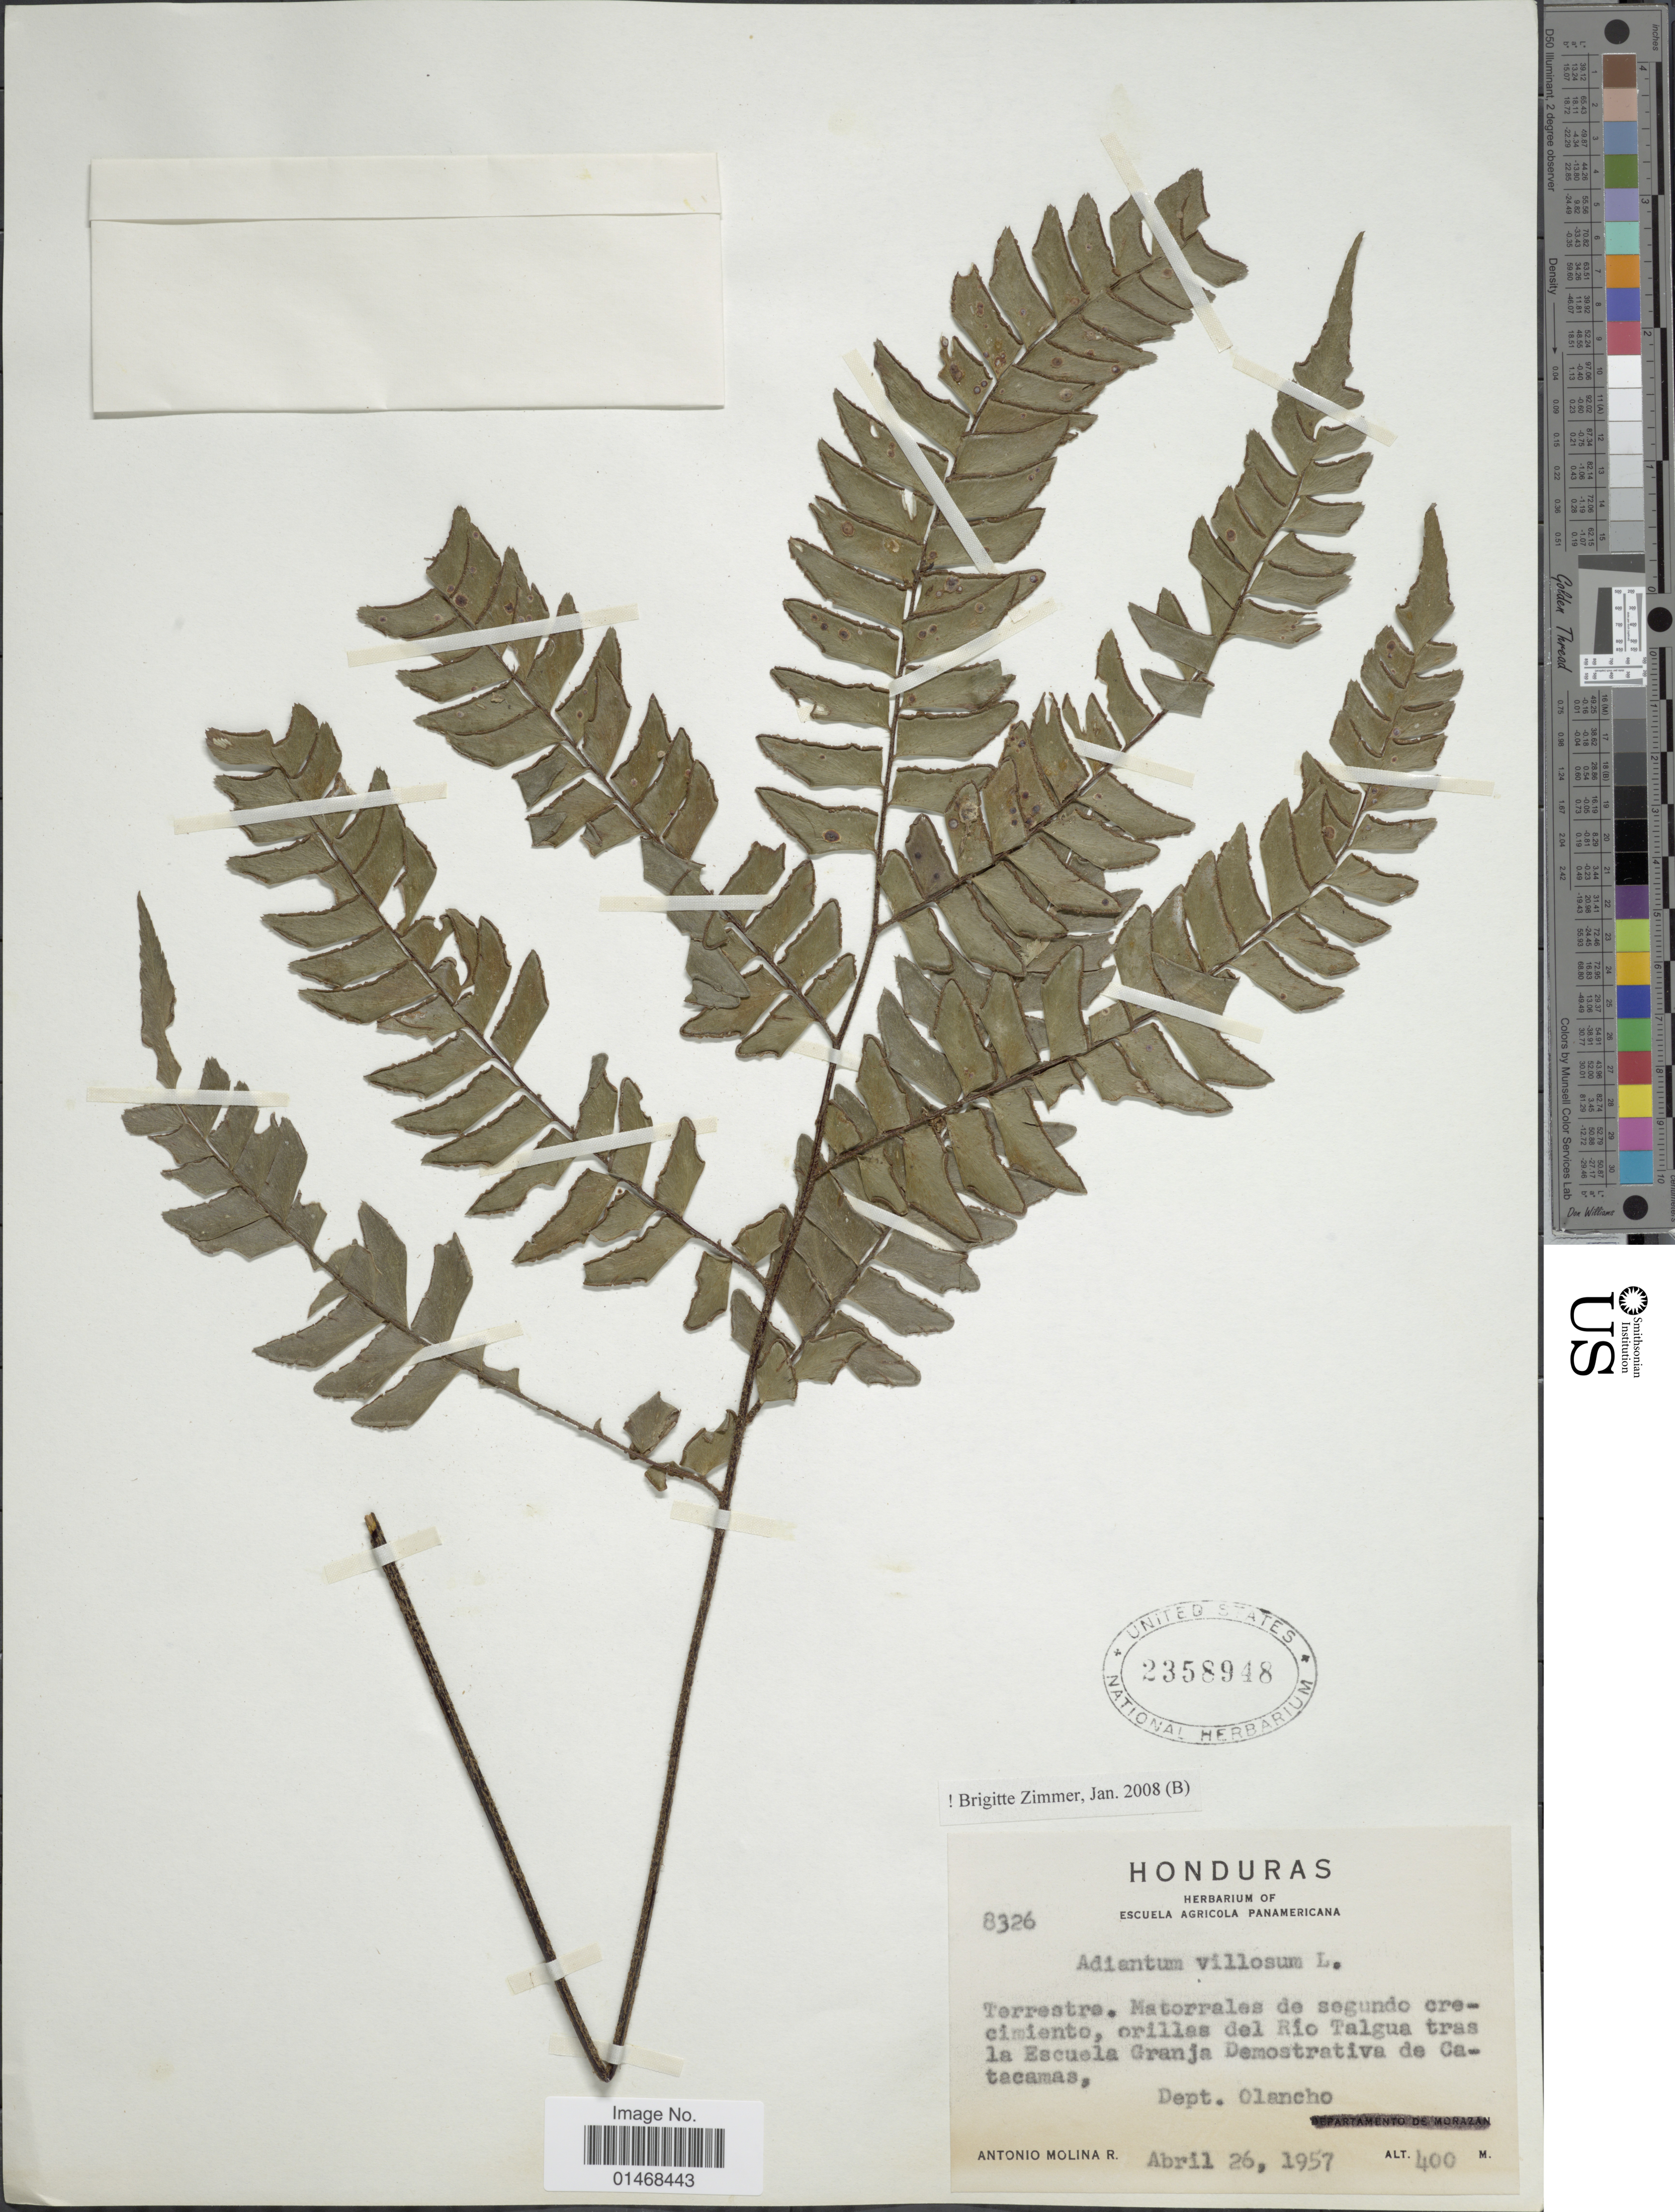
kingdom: Plantae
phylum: Tracheophyta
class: Polypodiopsida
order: Polypodiales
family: Pteridaceae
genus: Adiantum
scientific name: Adiantum villosum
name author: L.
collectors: A. Molina R.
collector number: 8326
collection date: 1957-04-26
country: Honduras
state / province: Olancho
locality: Matorrales de segundo crecimiento, orilles del Río Talgua tras la Escuela Granja Demostrativa de Catacamas,Dept Olancho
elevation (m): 400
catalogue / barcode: US 2358948